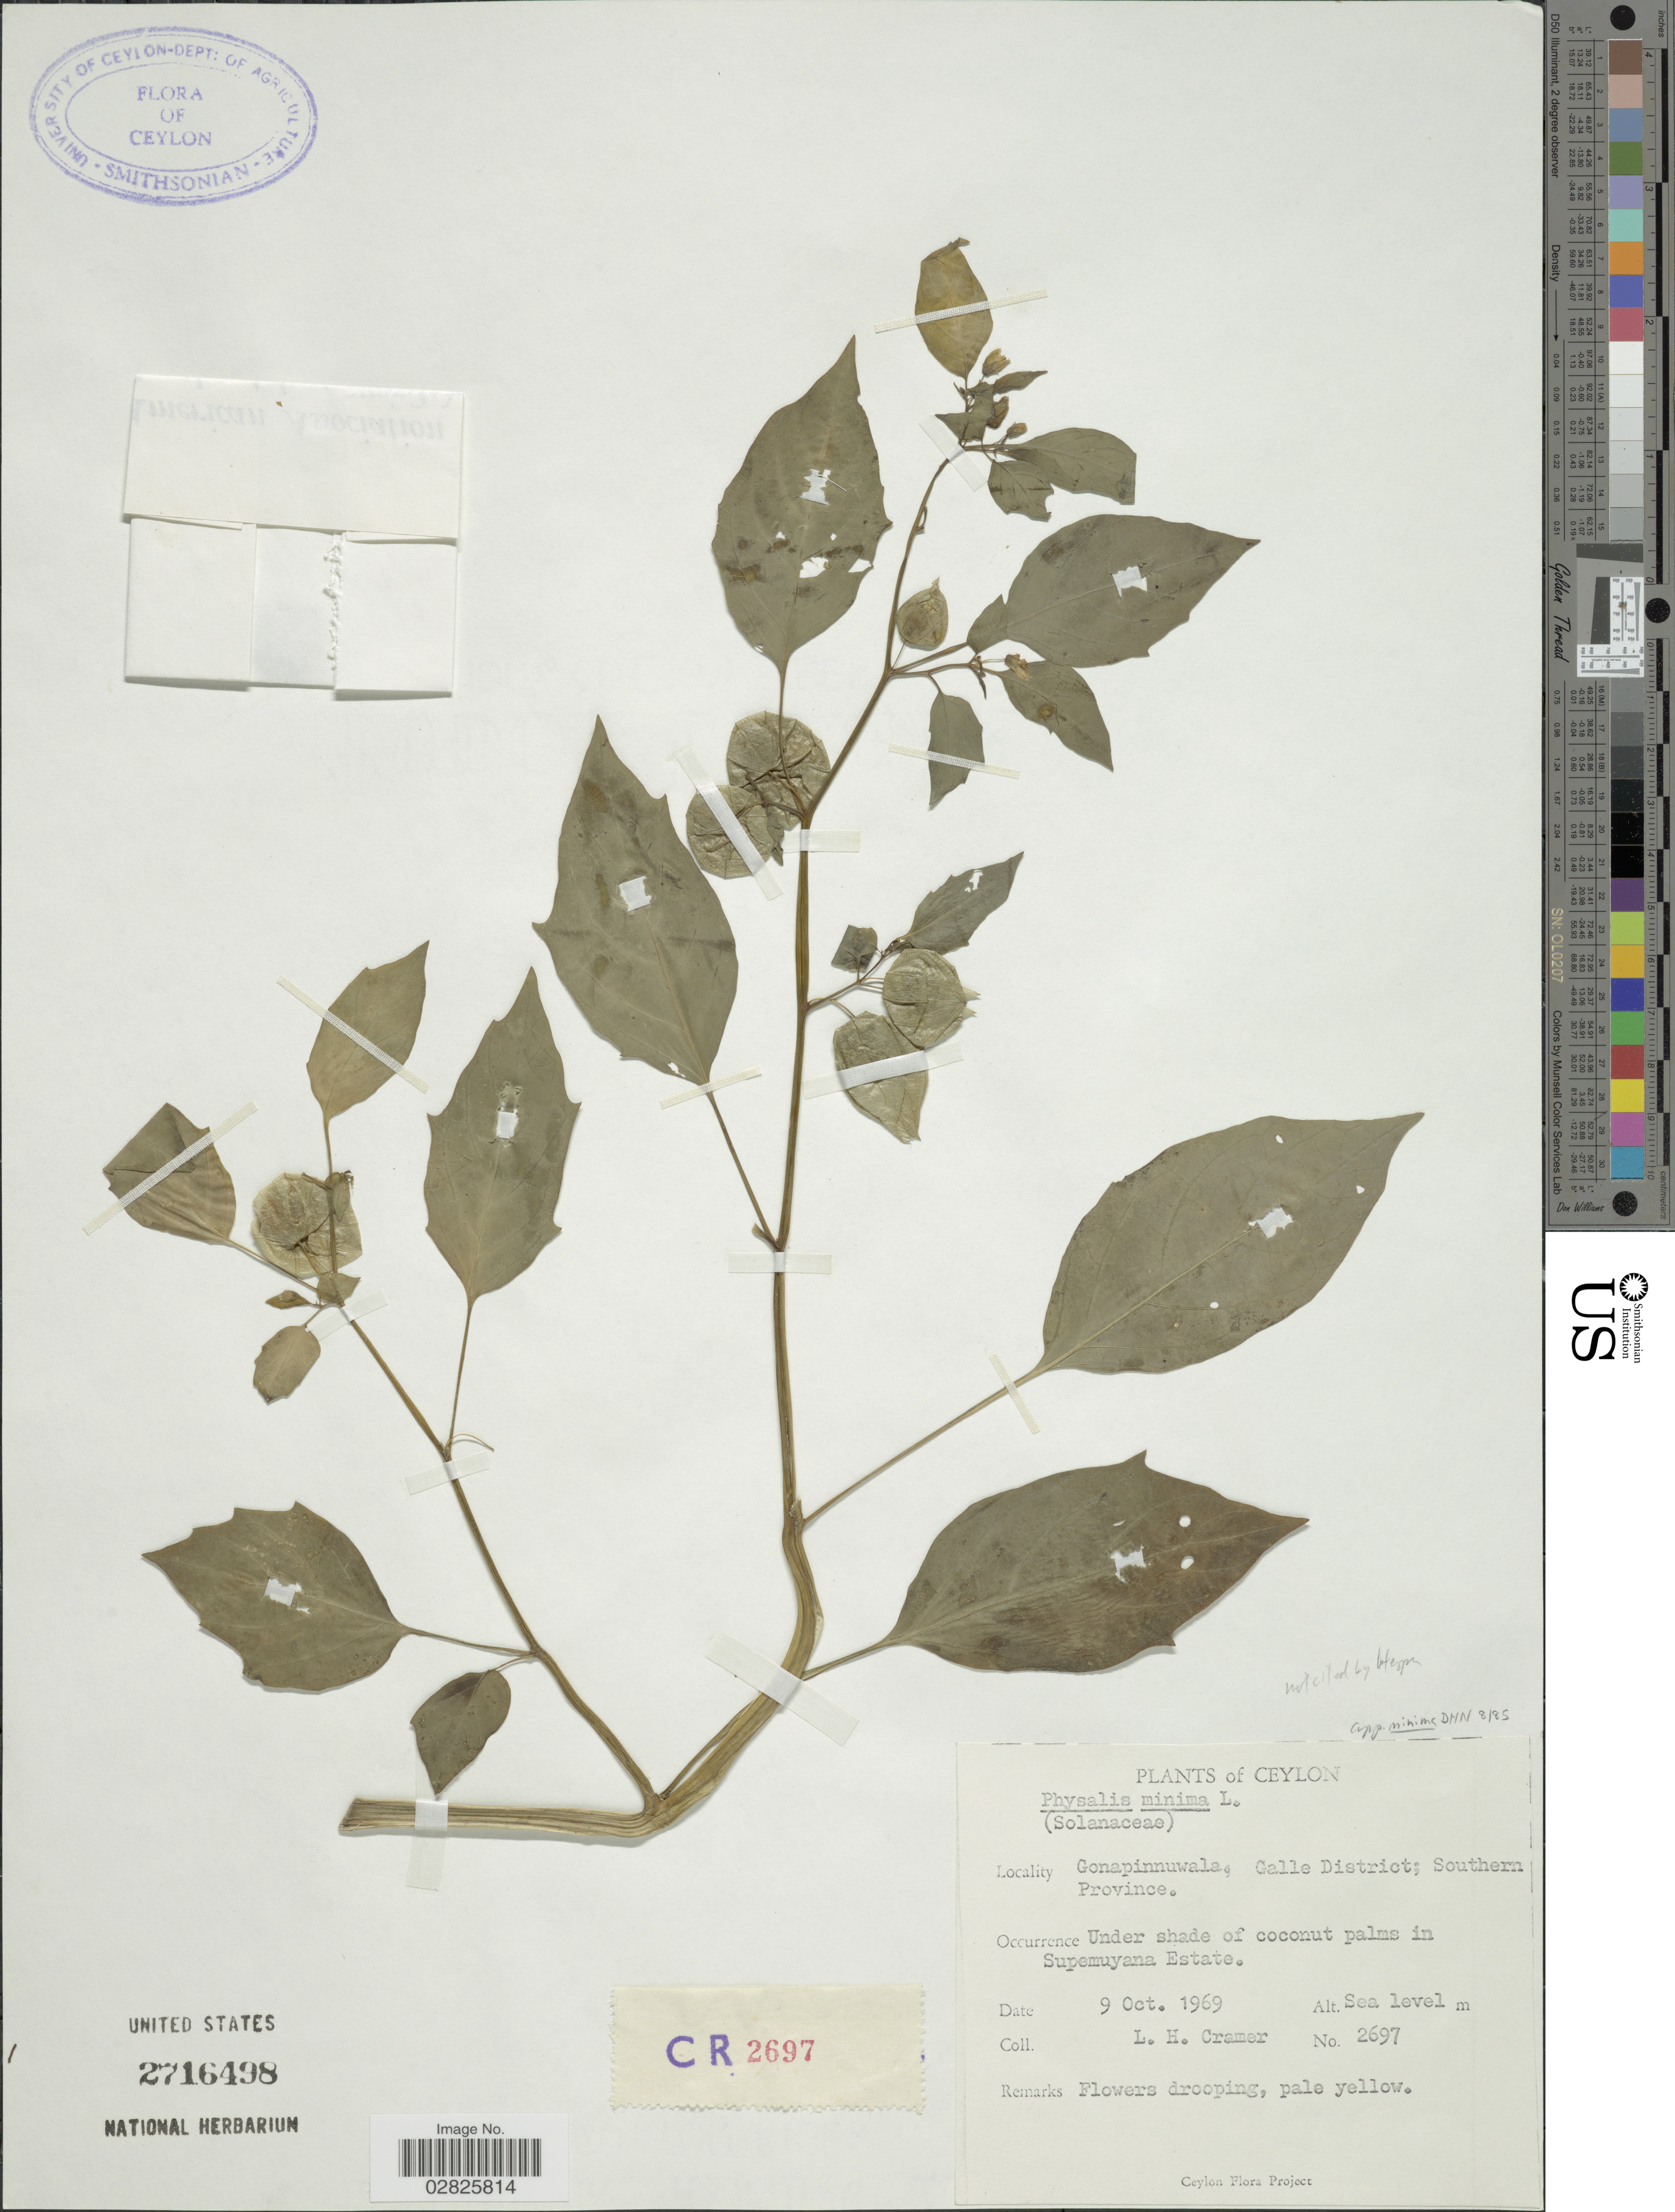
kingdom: Plantae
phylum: Tracheophyta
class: Magnoliopsida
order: Solanales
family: Solanaceae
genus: Physalis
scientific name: Physalis minima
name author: L.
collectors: L. H. Cramer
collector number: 2697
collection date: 1969-10-09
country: Sri Lanka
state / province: Southern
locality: Ceylon. Gonapinnuwala, Calle District. Under shade of coconut palms in Supemuyana Estate.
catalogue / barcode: US 2716498